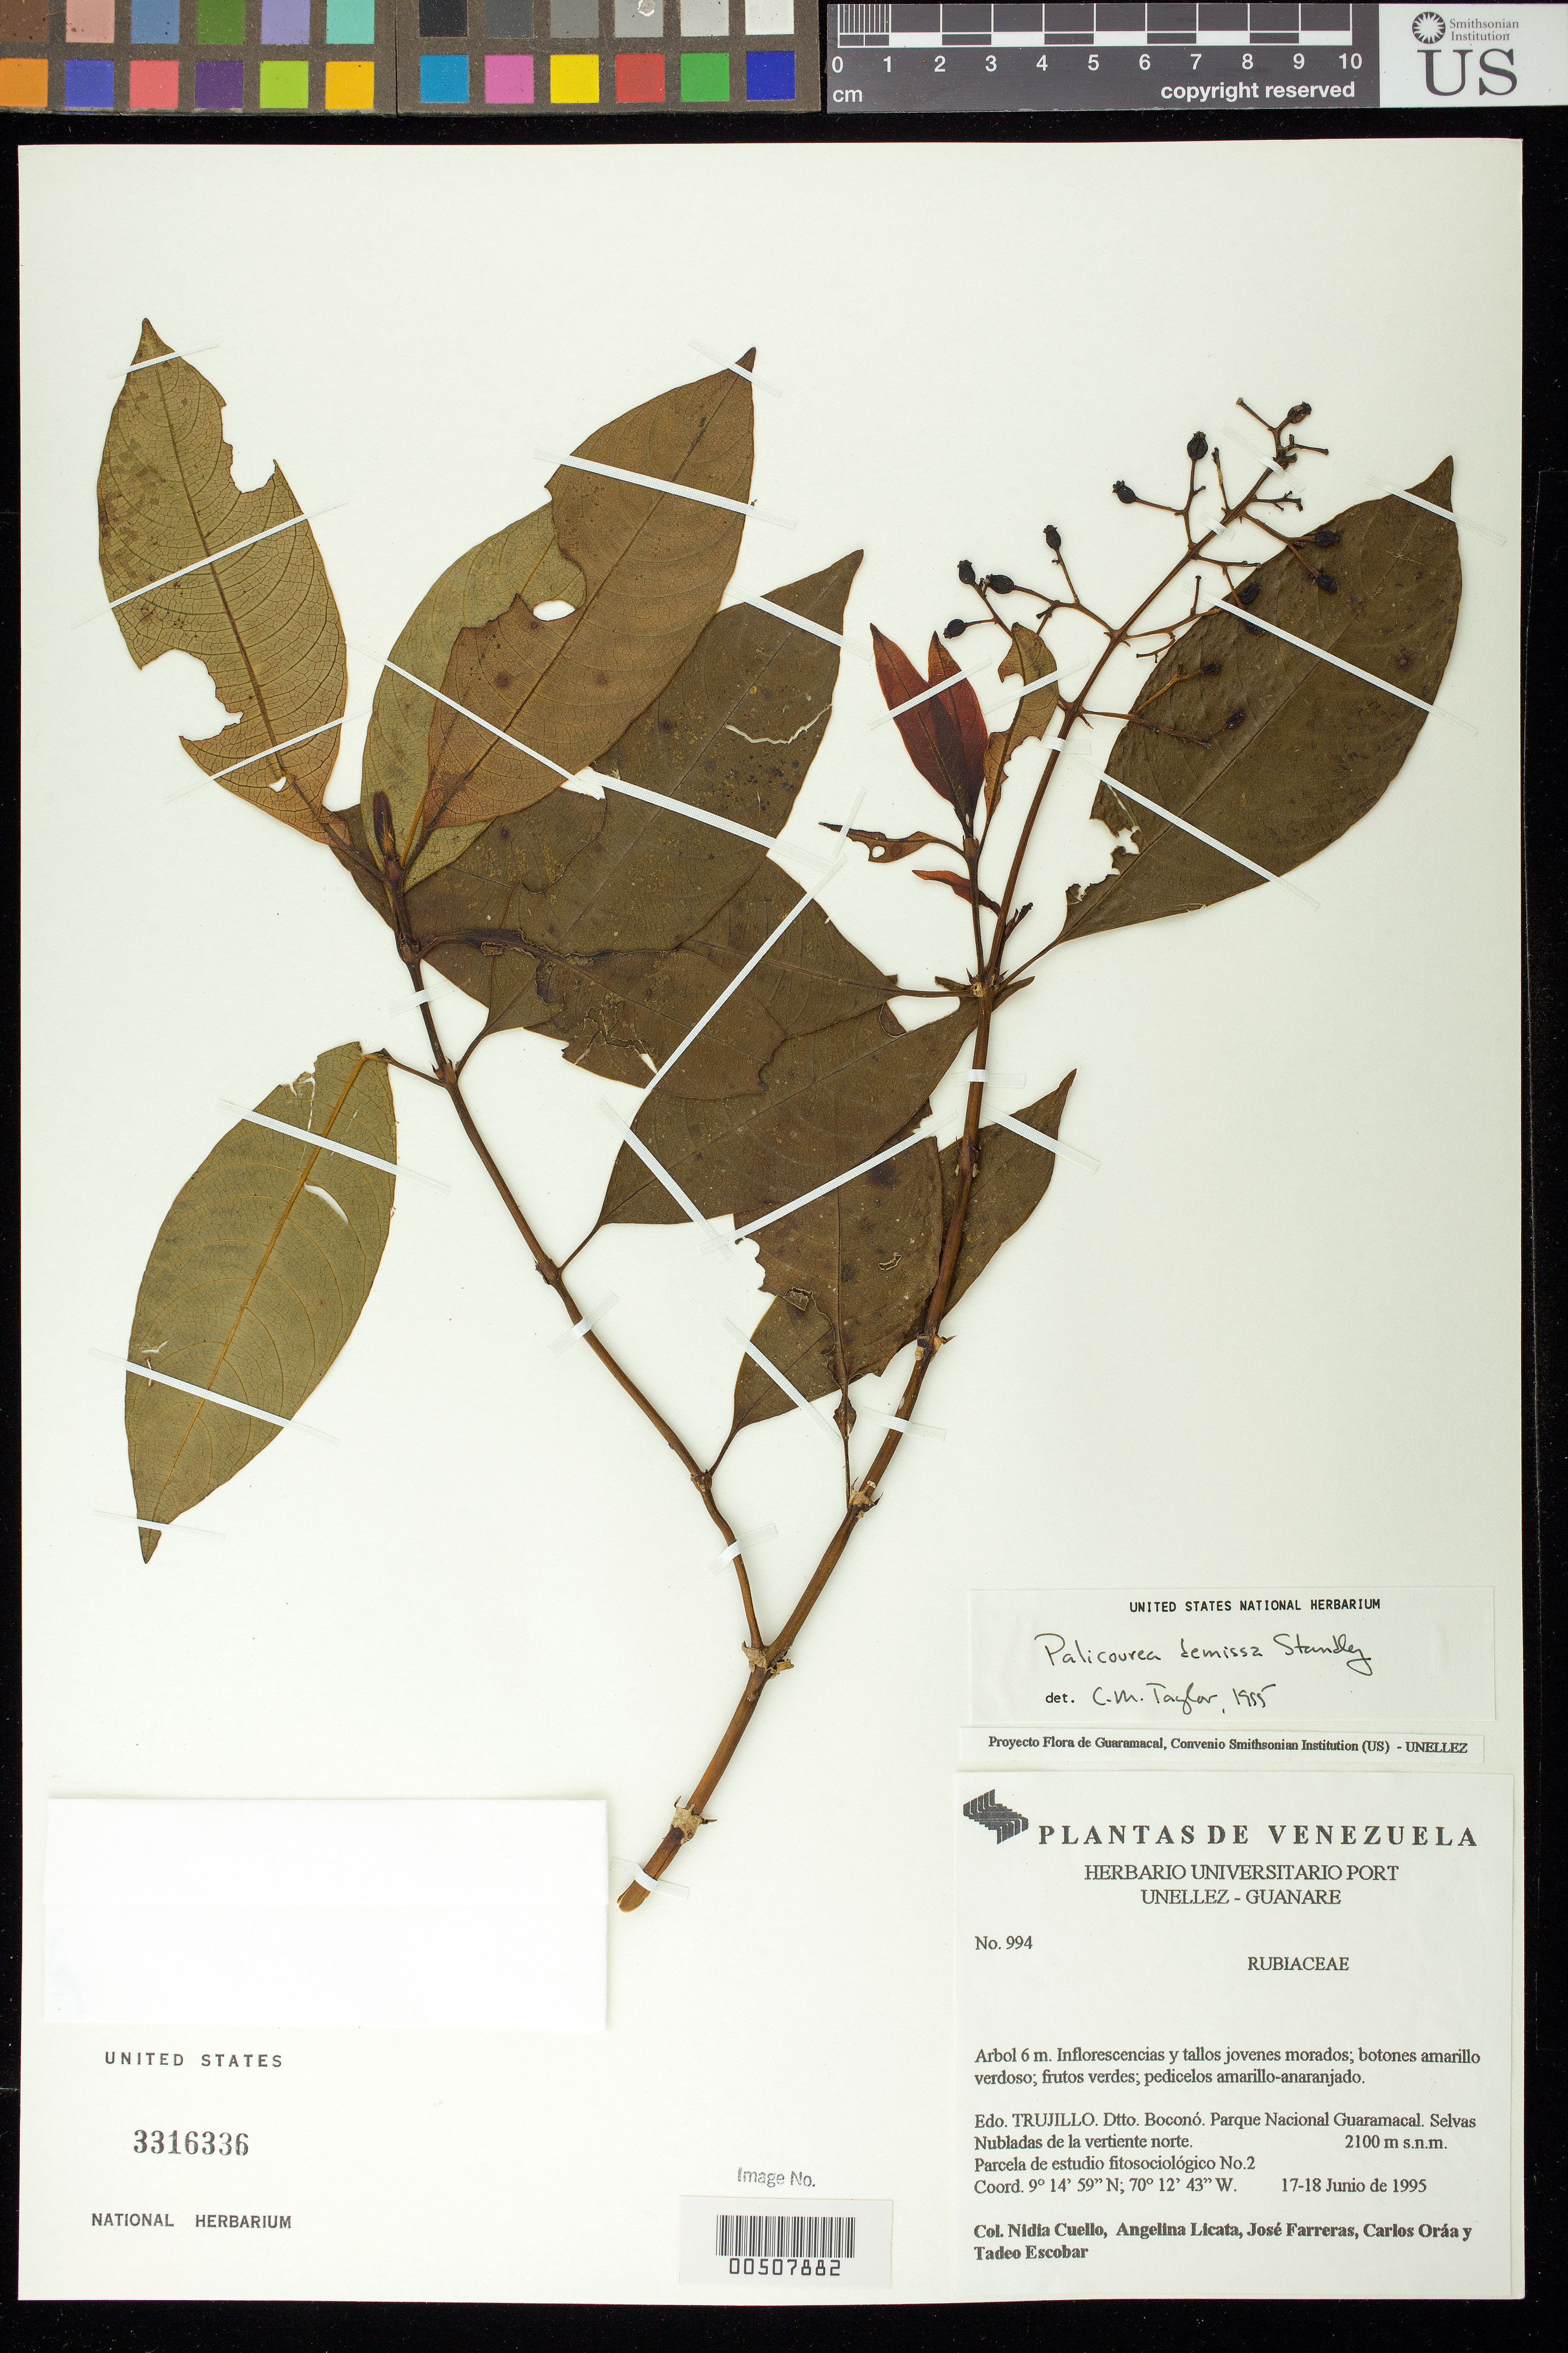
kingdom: Plantae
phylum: Tracheophyta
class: Magnoliopsida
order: Gentianales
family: Rubiaceae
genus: Palicourea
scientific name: Palicourea demissa var. chimo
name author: Standl.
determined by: Taylor, Charlotte M.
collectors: N. L. Cuello, A. Licata, J. Farreras, C. Oráa & T. Escobar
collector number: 994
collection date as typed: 17 Jun 1995 to 18 Jun 1995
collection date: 1995-06-17/1995-06-18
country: Venezuela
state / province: Trujillo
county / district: Boconó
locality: Parque Nacional Guaramacal, vertiente N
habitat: Selvas Nubladas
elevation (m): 2100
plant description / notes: PORT, US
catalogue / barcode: US 3316336